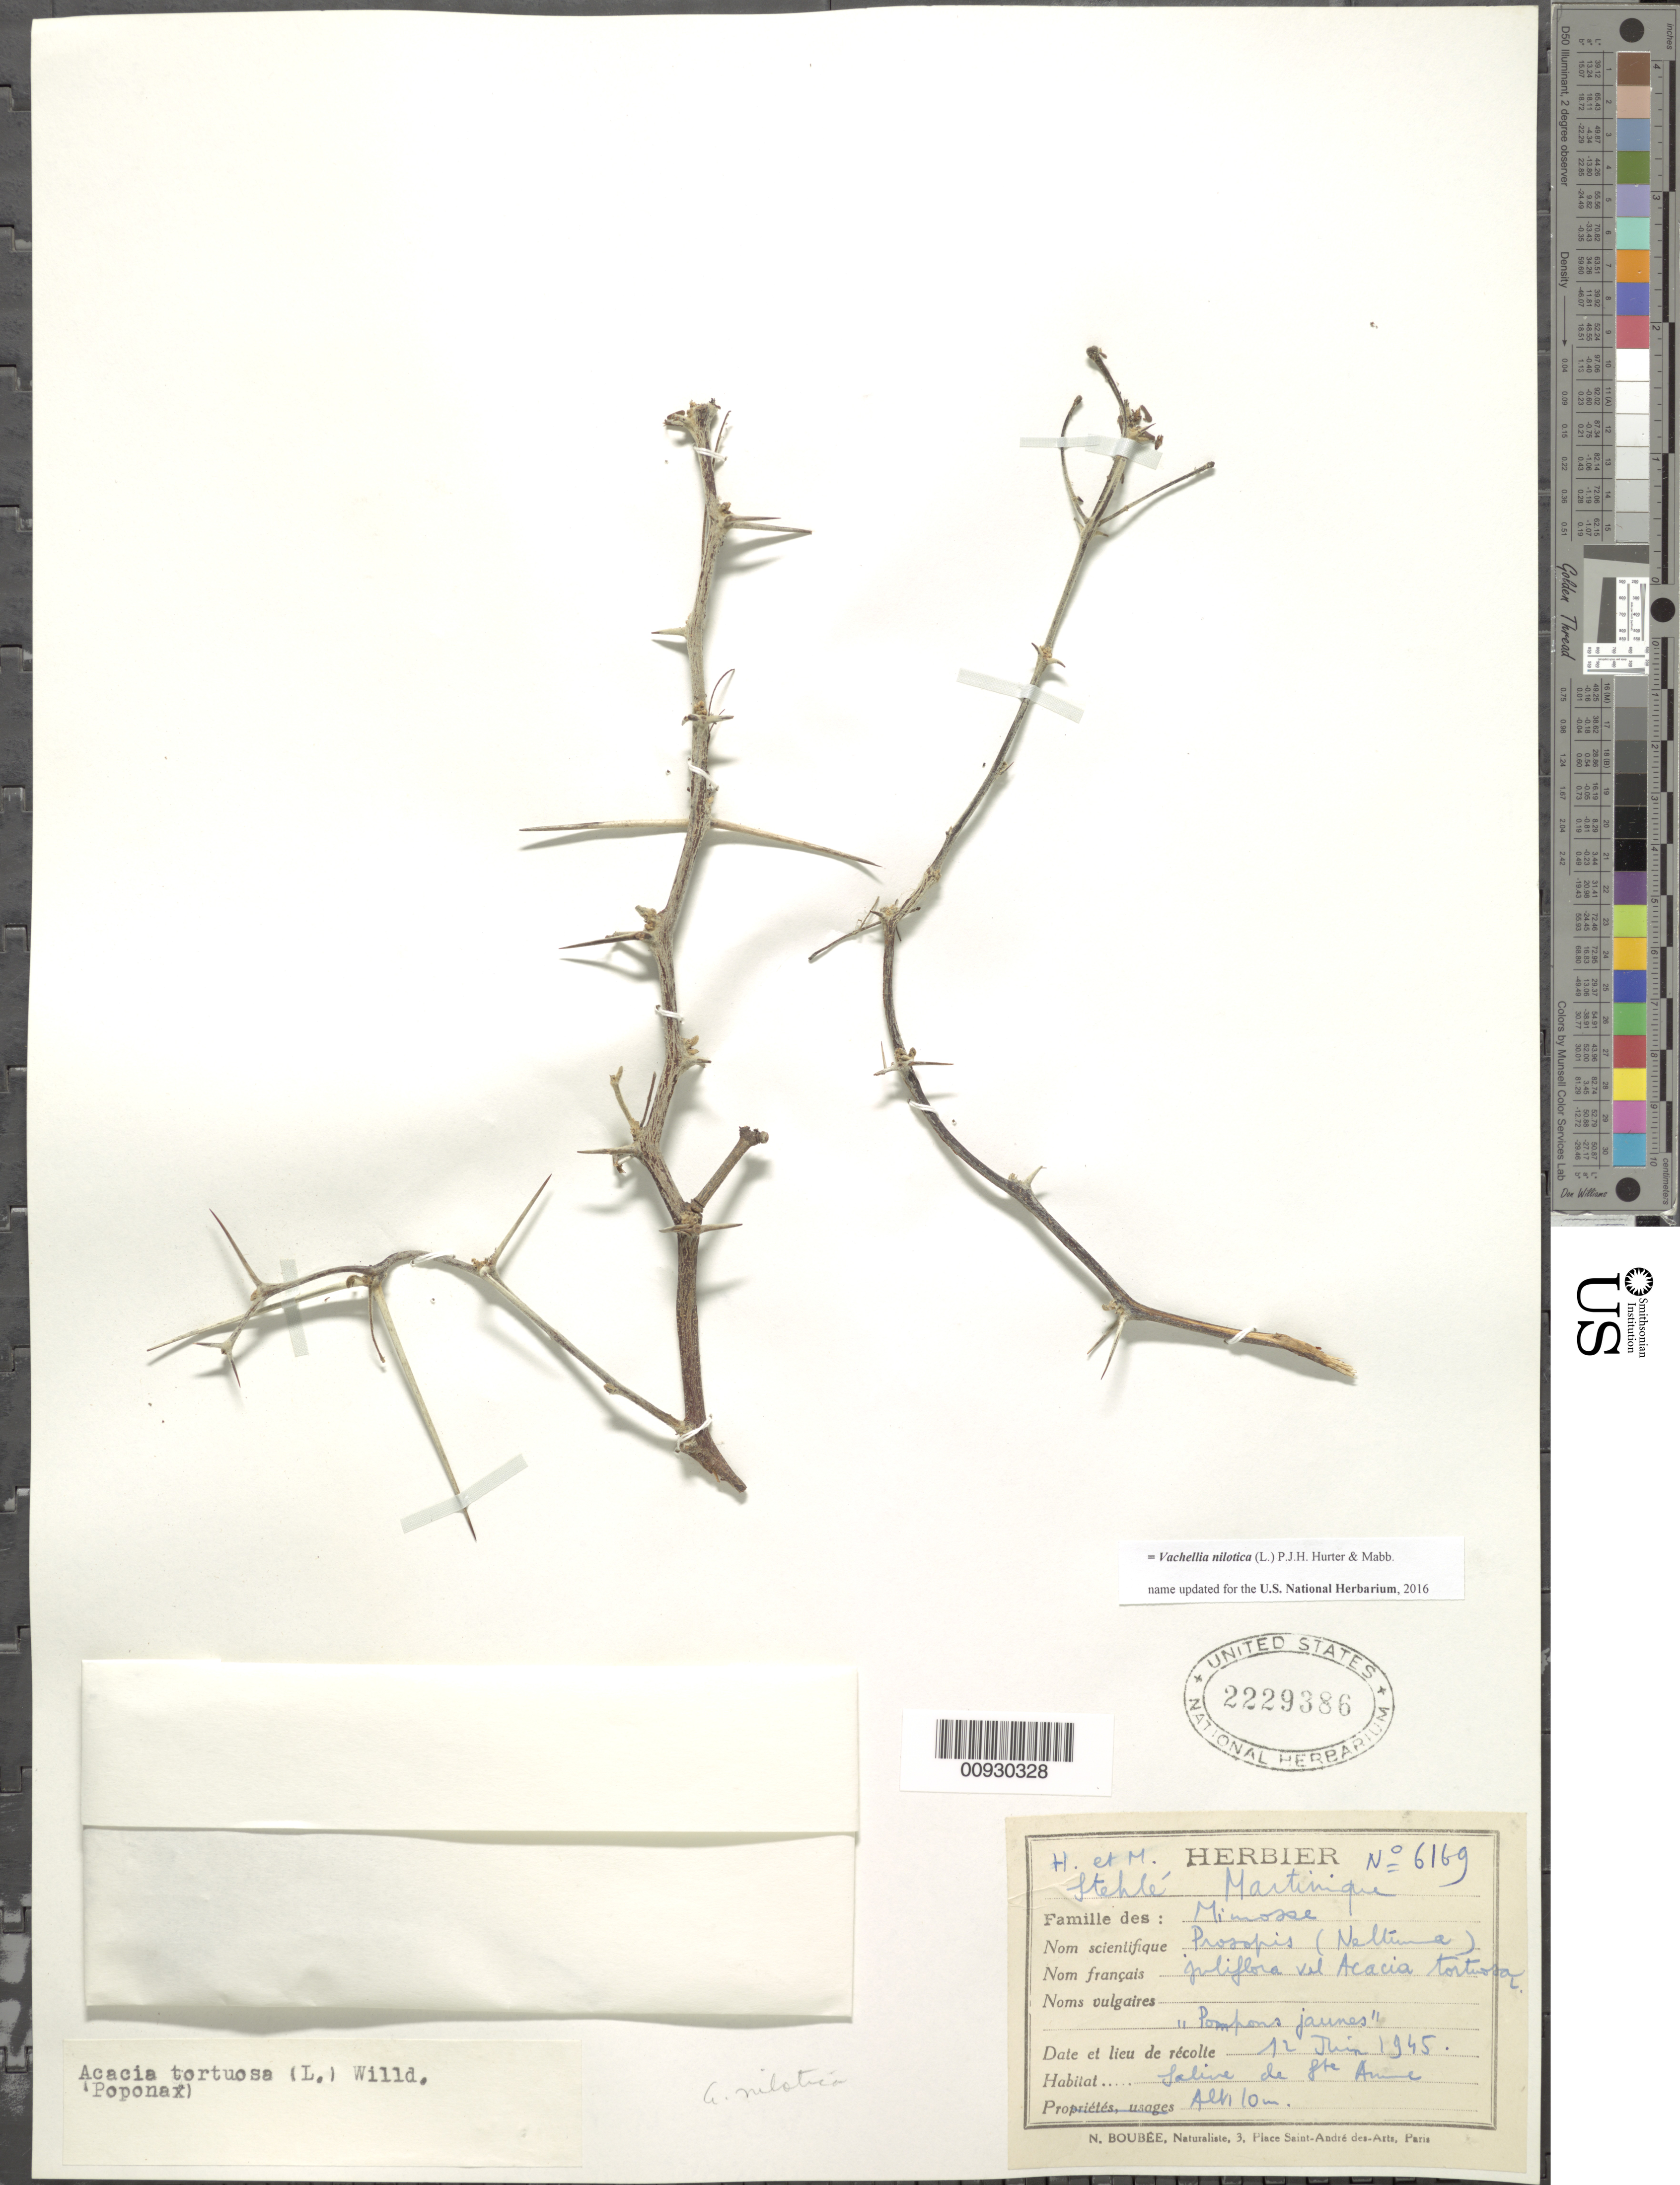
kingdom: Plantae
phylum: Tracheophyta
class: Magnoliopsida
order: Fabales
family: Fabaceae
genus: Vachellia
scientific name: Vachellia nilotica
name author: (L.) P.J.H. Hurter & Mabb.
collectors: H. Stehlé & M. Stehlé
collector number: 6169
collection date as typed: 12 Jun 1945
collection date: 1945-06-12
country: Martinique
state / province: Le Marin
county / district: Sainte-Anne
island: Martinique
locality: Salive de Ste. Anne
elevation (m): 10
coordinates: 0 N, 0 E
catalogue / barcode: US 2229386